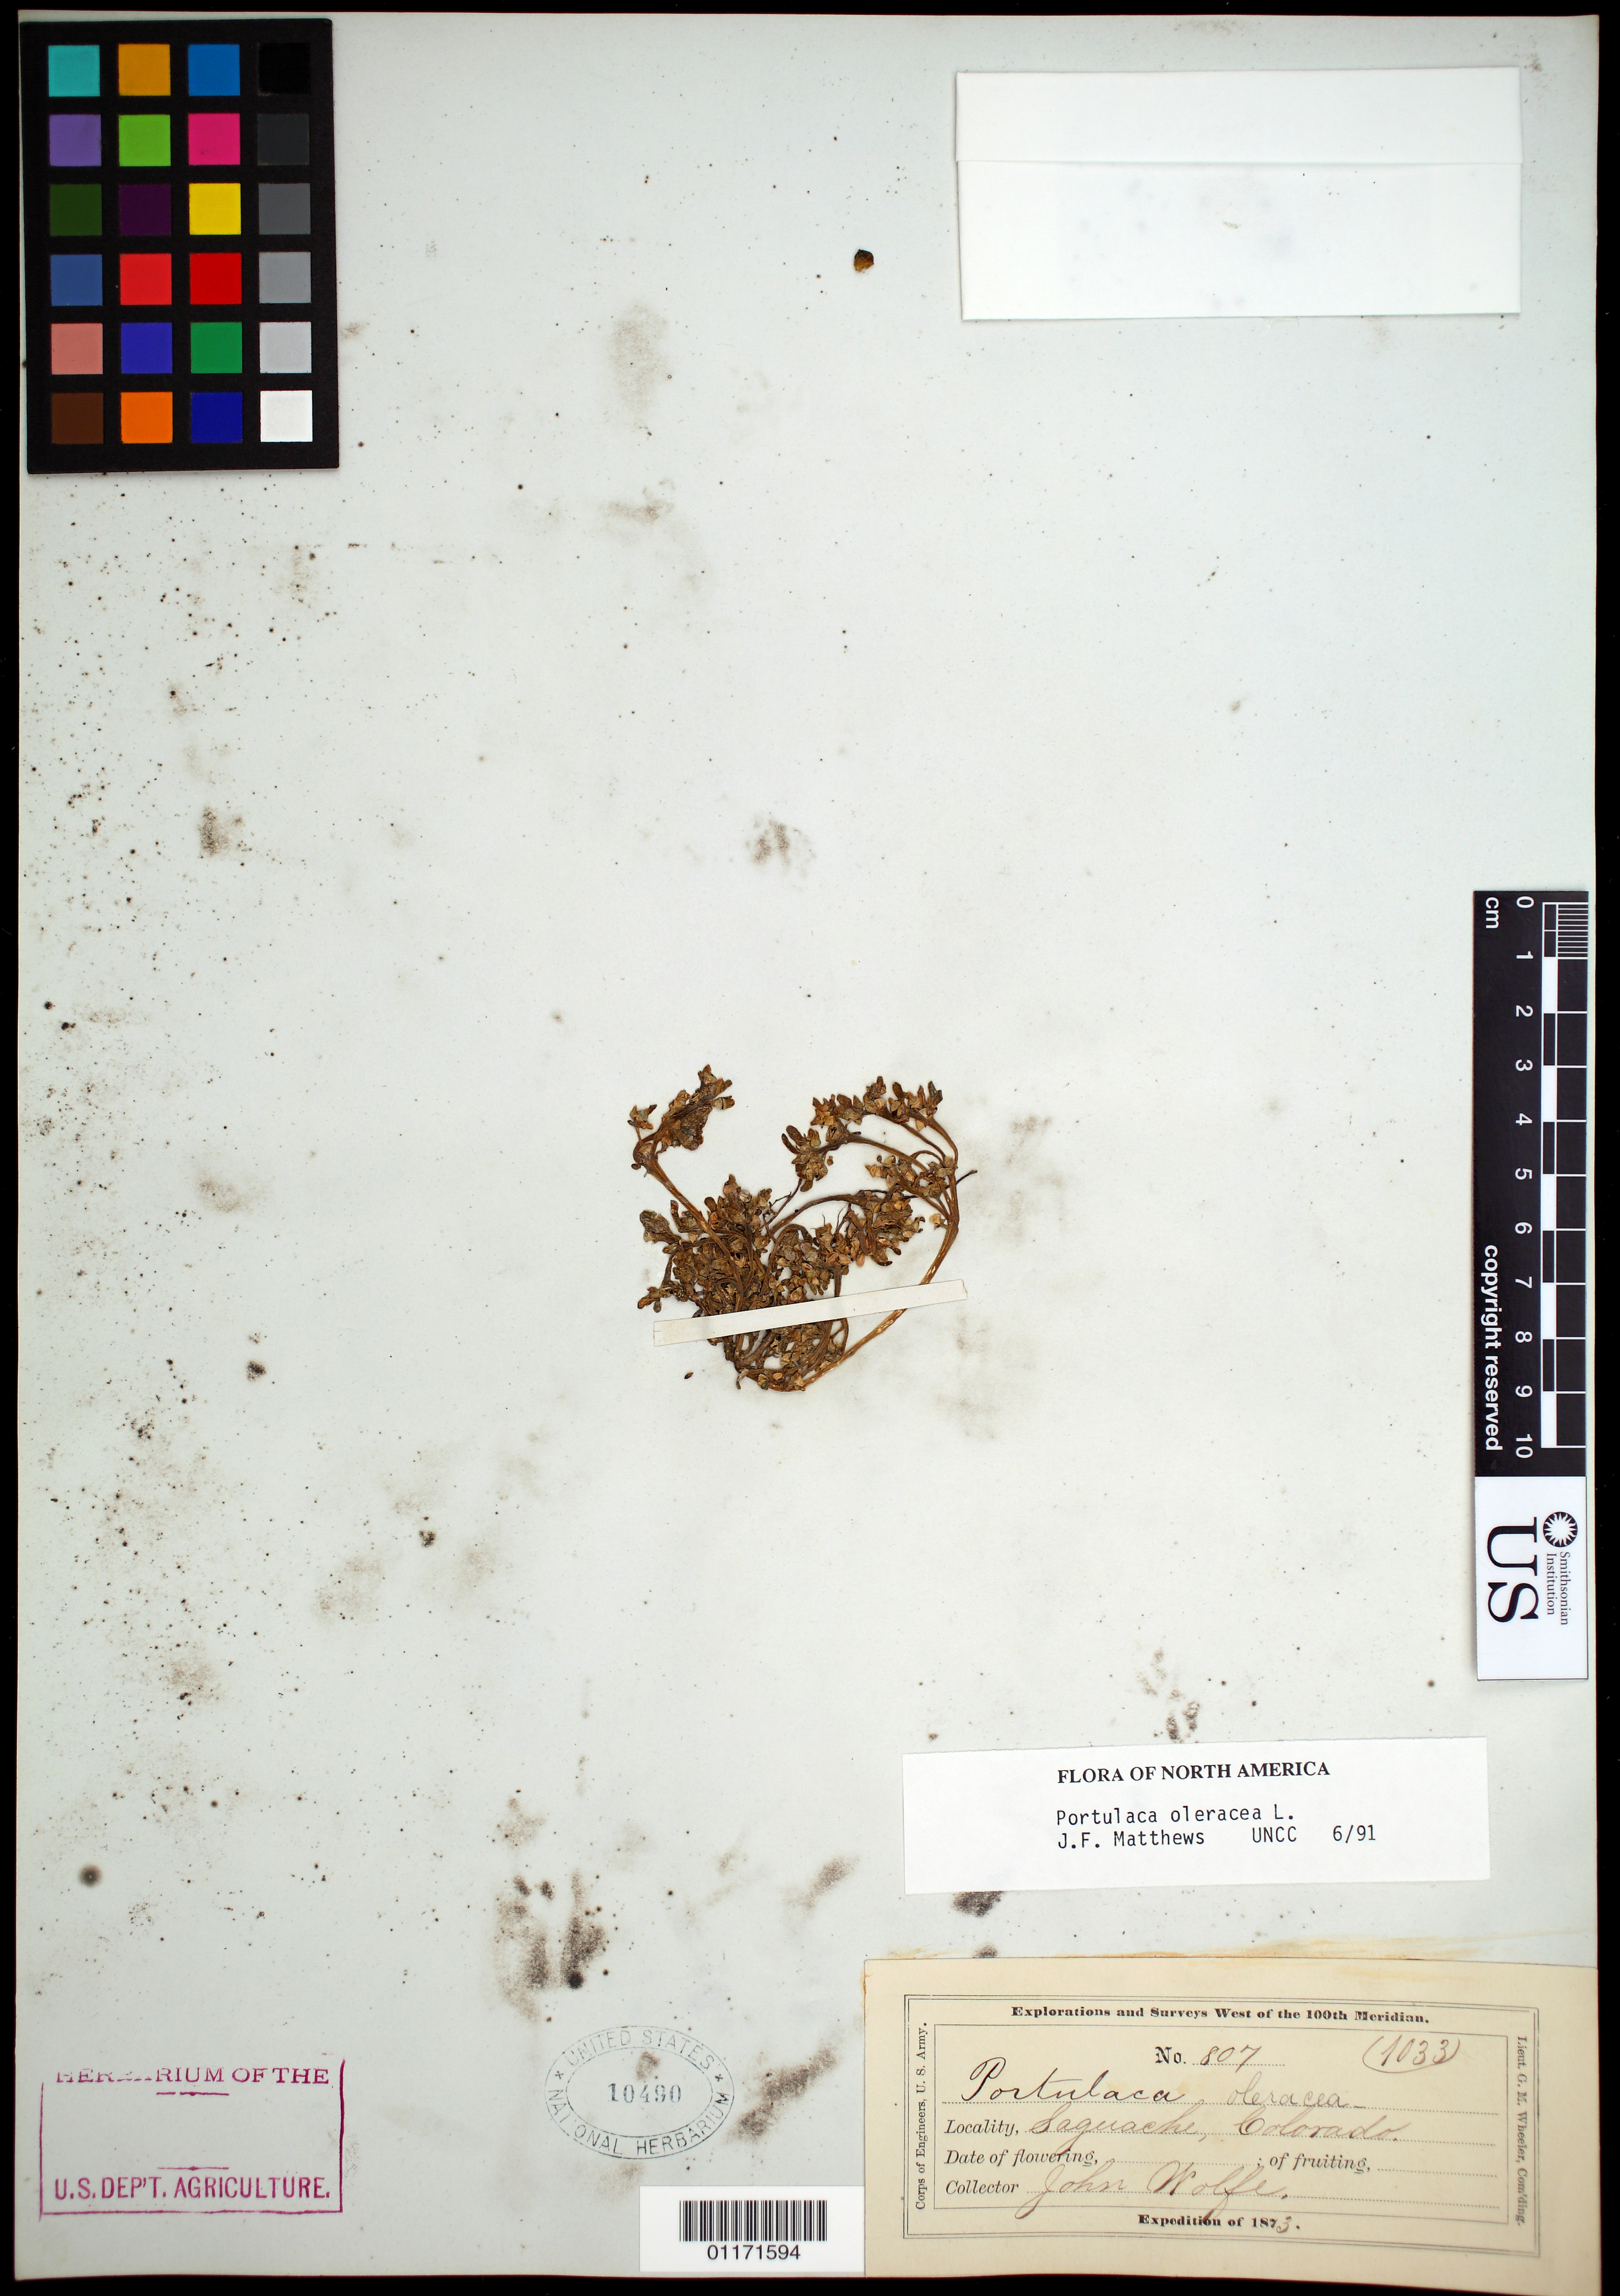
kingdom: Plantae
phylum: Tracheophyta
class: Magnoliopsida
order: Caryophyllales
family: Portulacaceae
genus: Portulaca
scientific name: Portulaca oleracea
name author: L.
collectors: J. Wolf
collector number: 807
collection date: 1873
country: United States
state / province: Colorado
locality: Saguache.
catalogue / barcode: US 10490